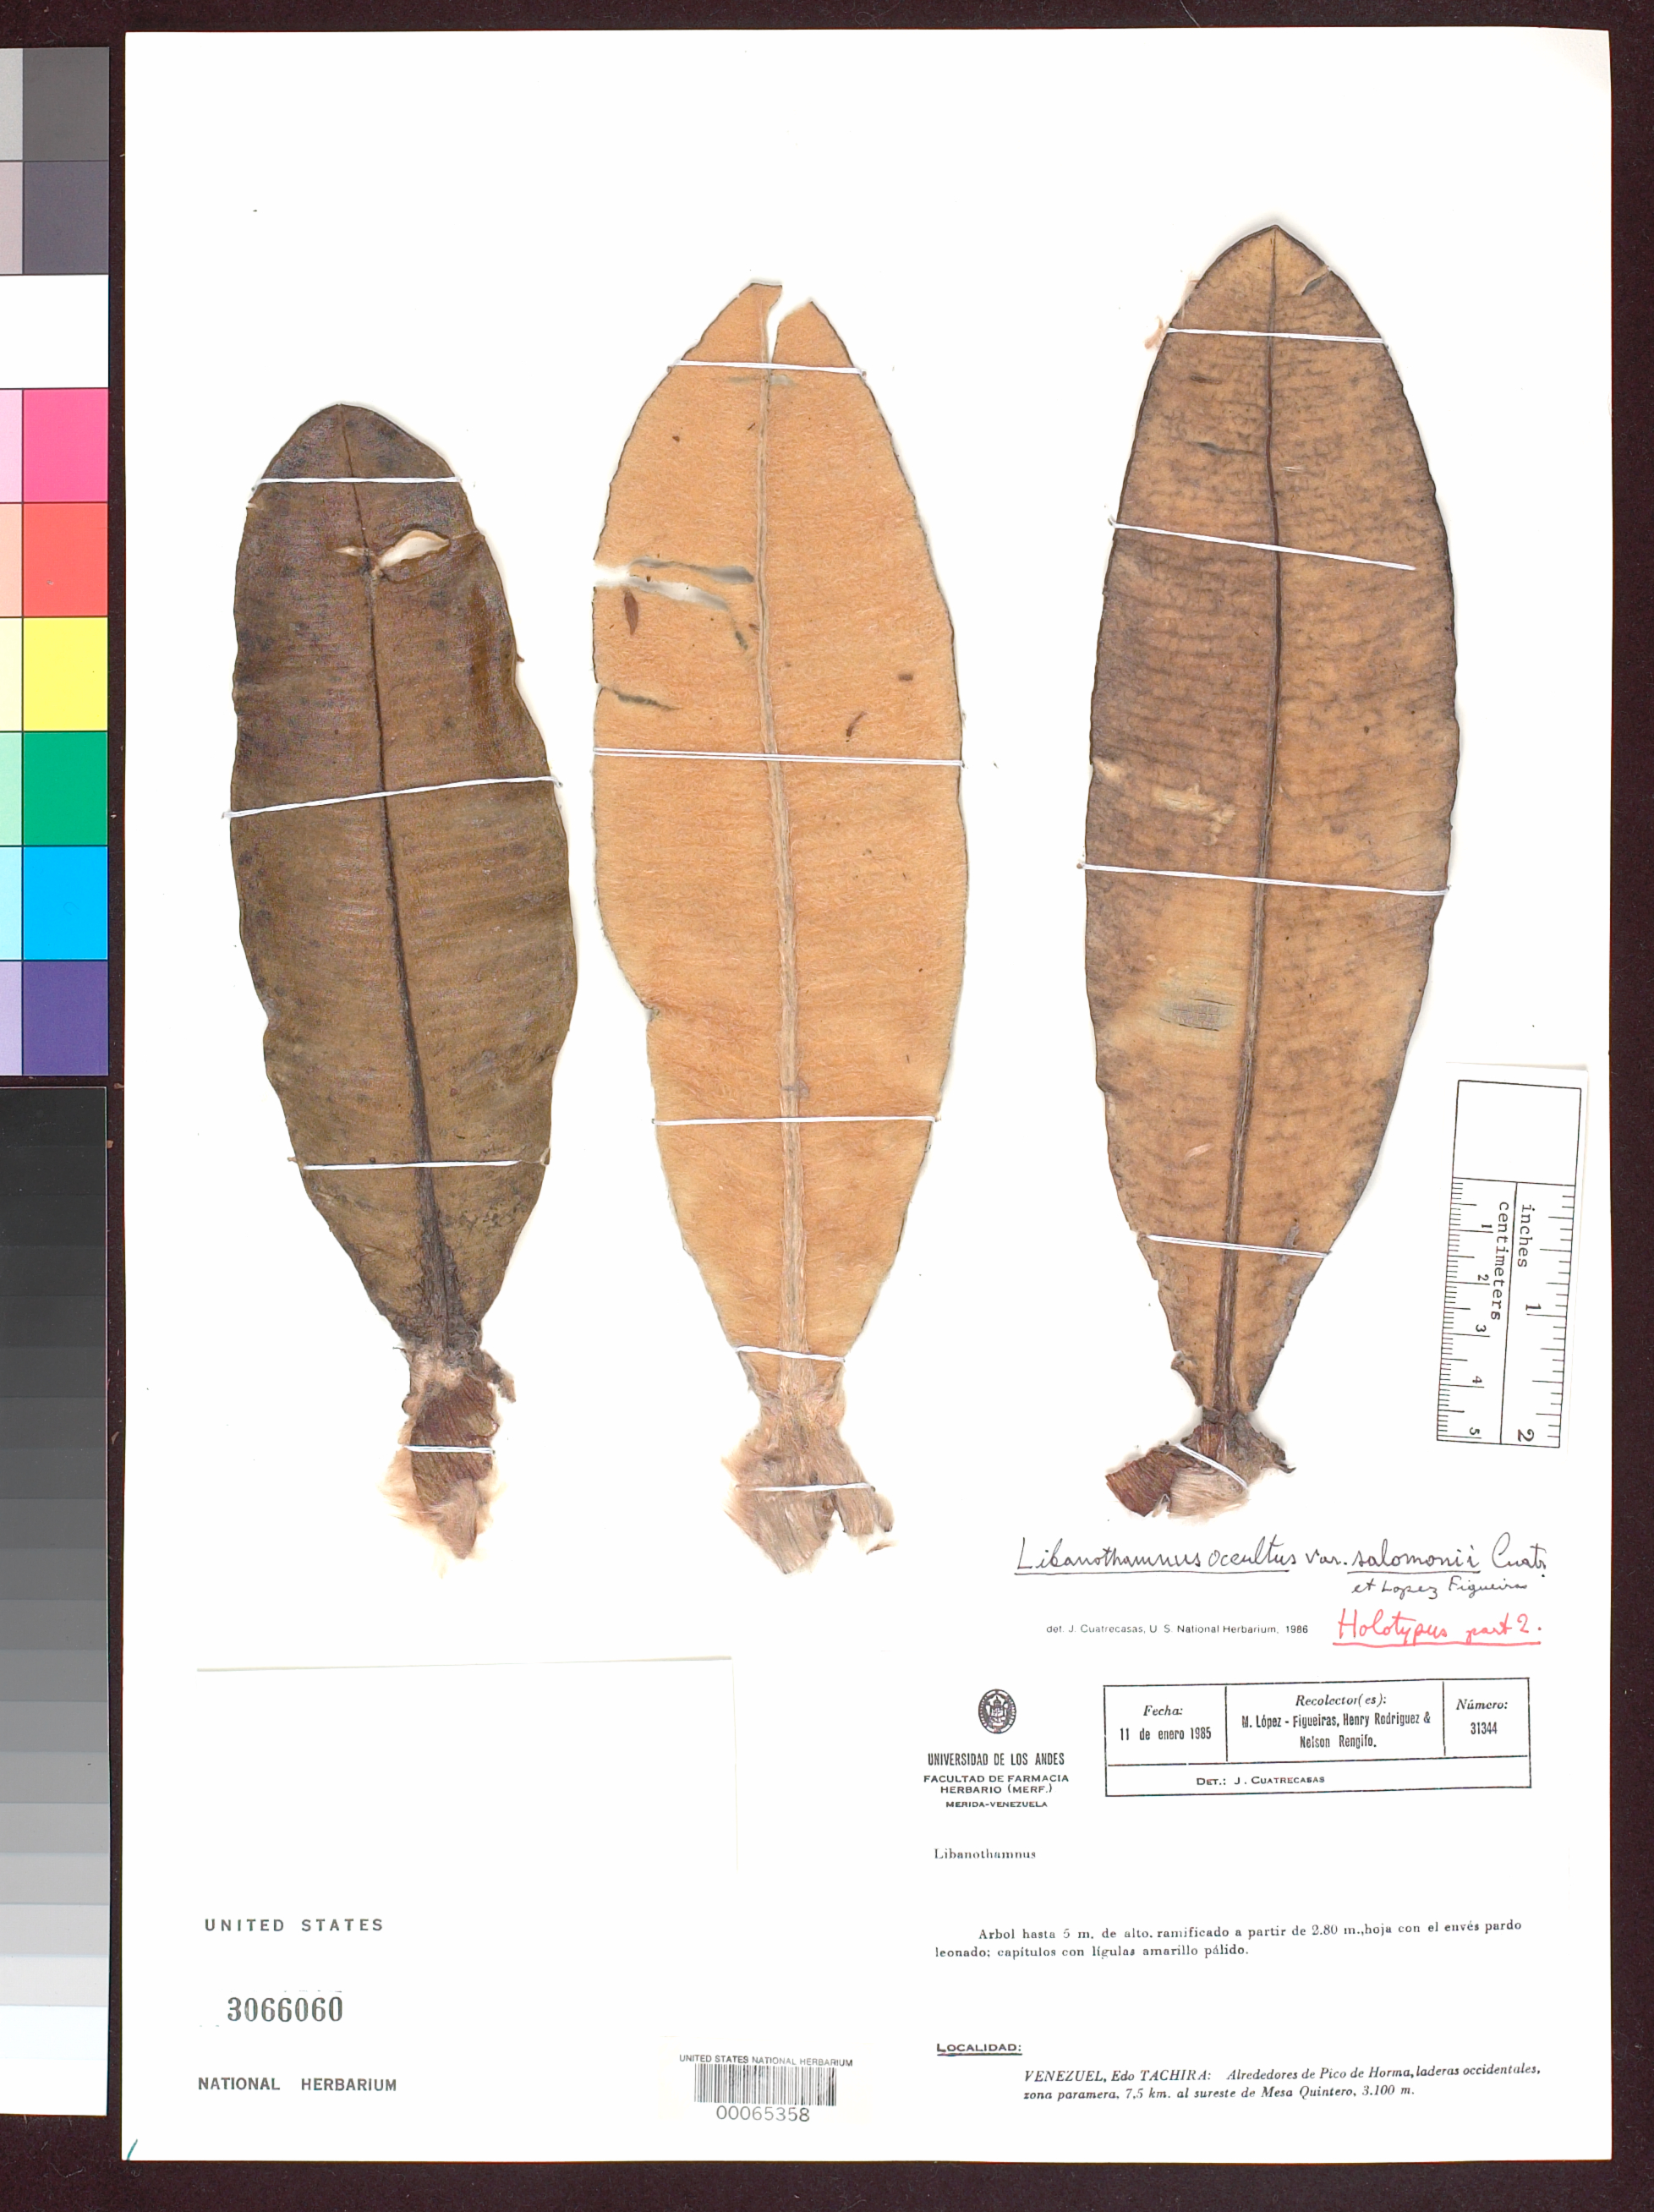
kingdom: Plantae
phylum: Tracheophyta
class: Magnoliopsida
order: Asterales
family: Asteraceae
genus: Libanothamnus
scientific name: Libanothamnus occultus var. salomonii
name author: Cuatrec. & López Fig.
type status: Holotype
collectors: M. López Figueiras, H. A. Rodriguez & N. Rengifo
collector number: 31344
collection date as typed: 11 Jan 1985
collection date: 1985-01-11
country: Venezuela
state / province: Tachira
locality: Alrededores de Pico de Horma, Laderas Occidentales, Zona Paramera, 7.5 km Sureste de Mesa Quintero.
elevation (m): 3100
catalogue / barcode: US 3066060